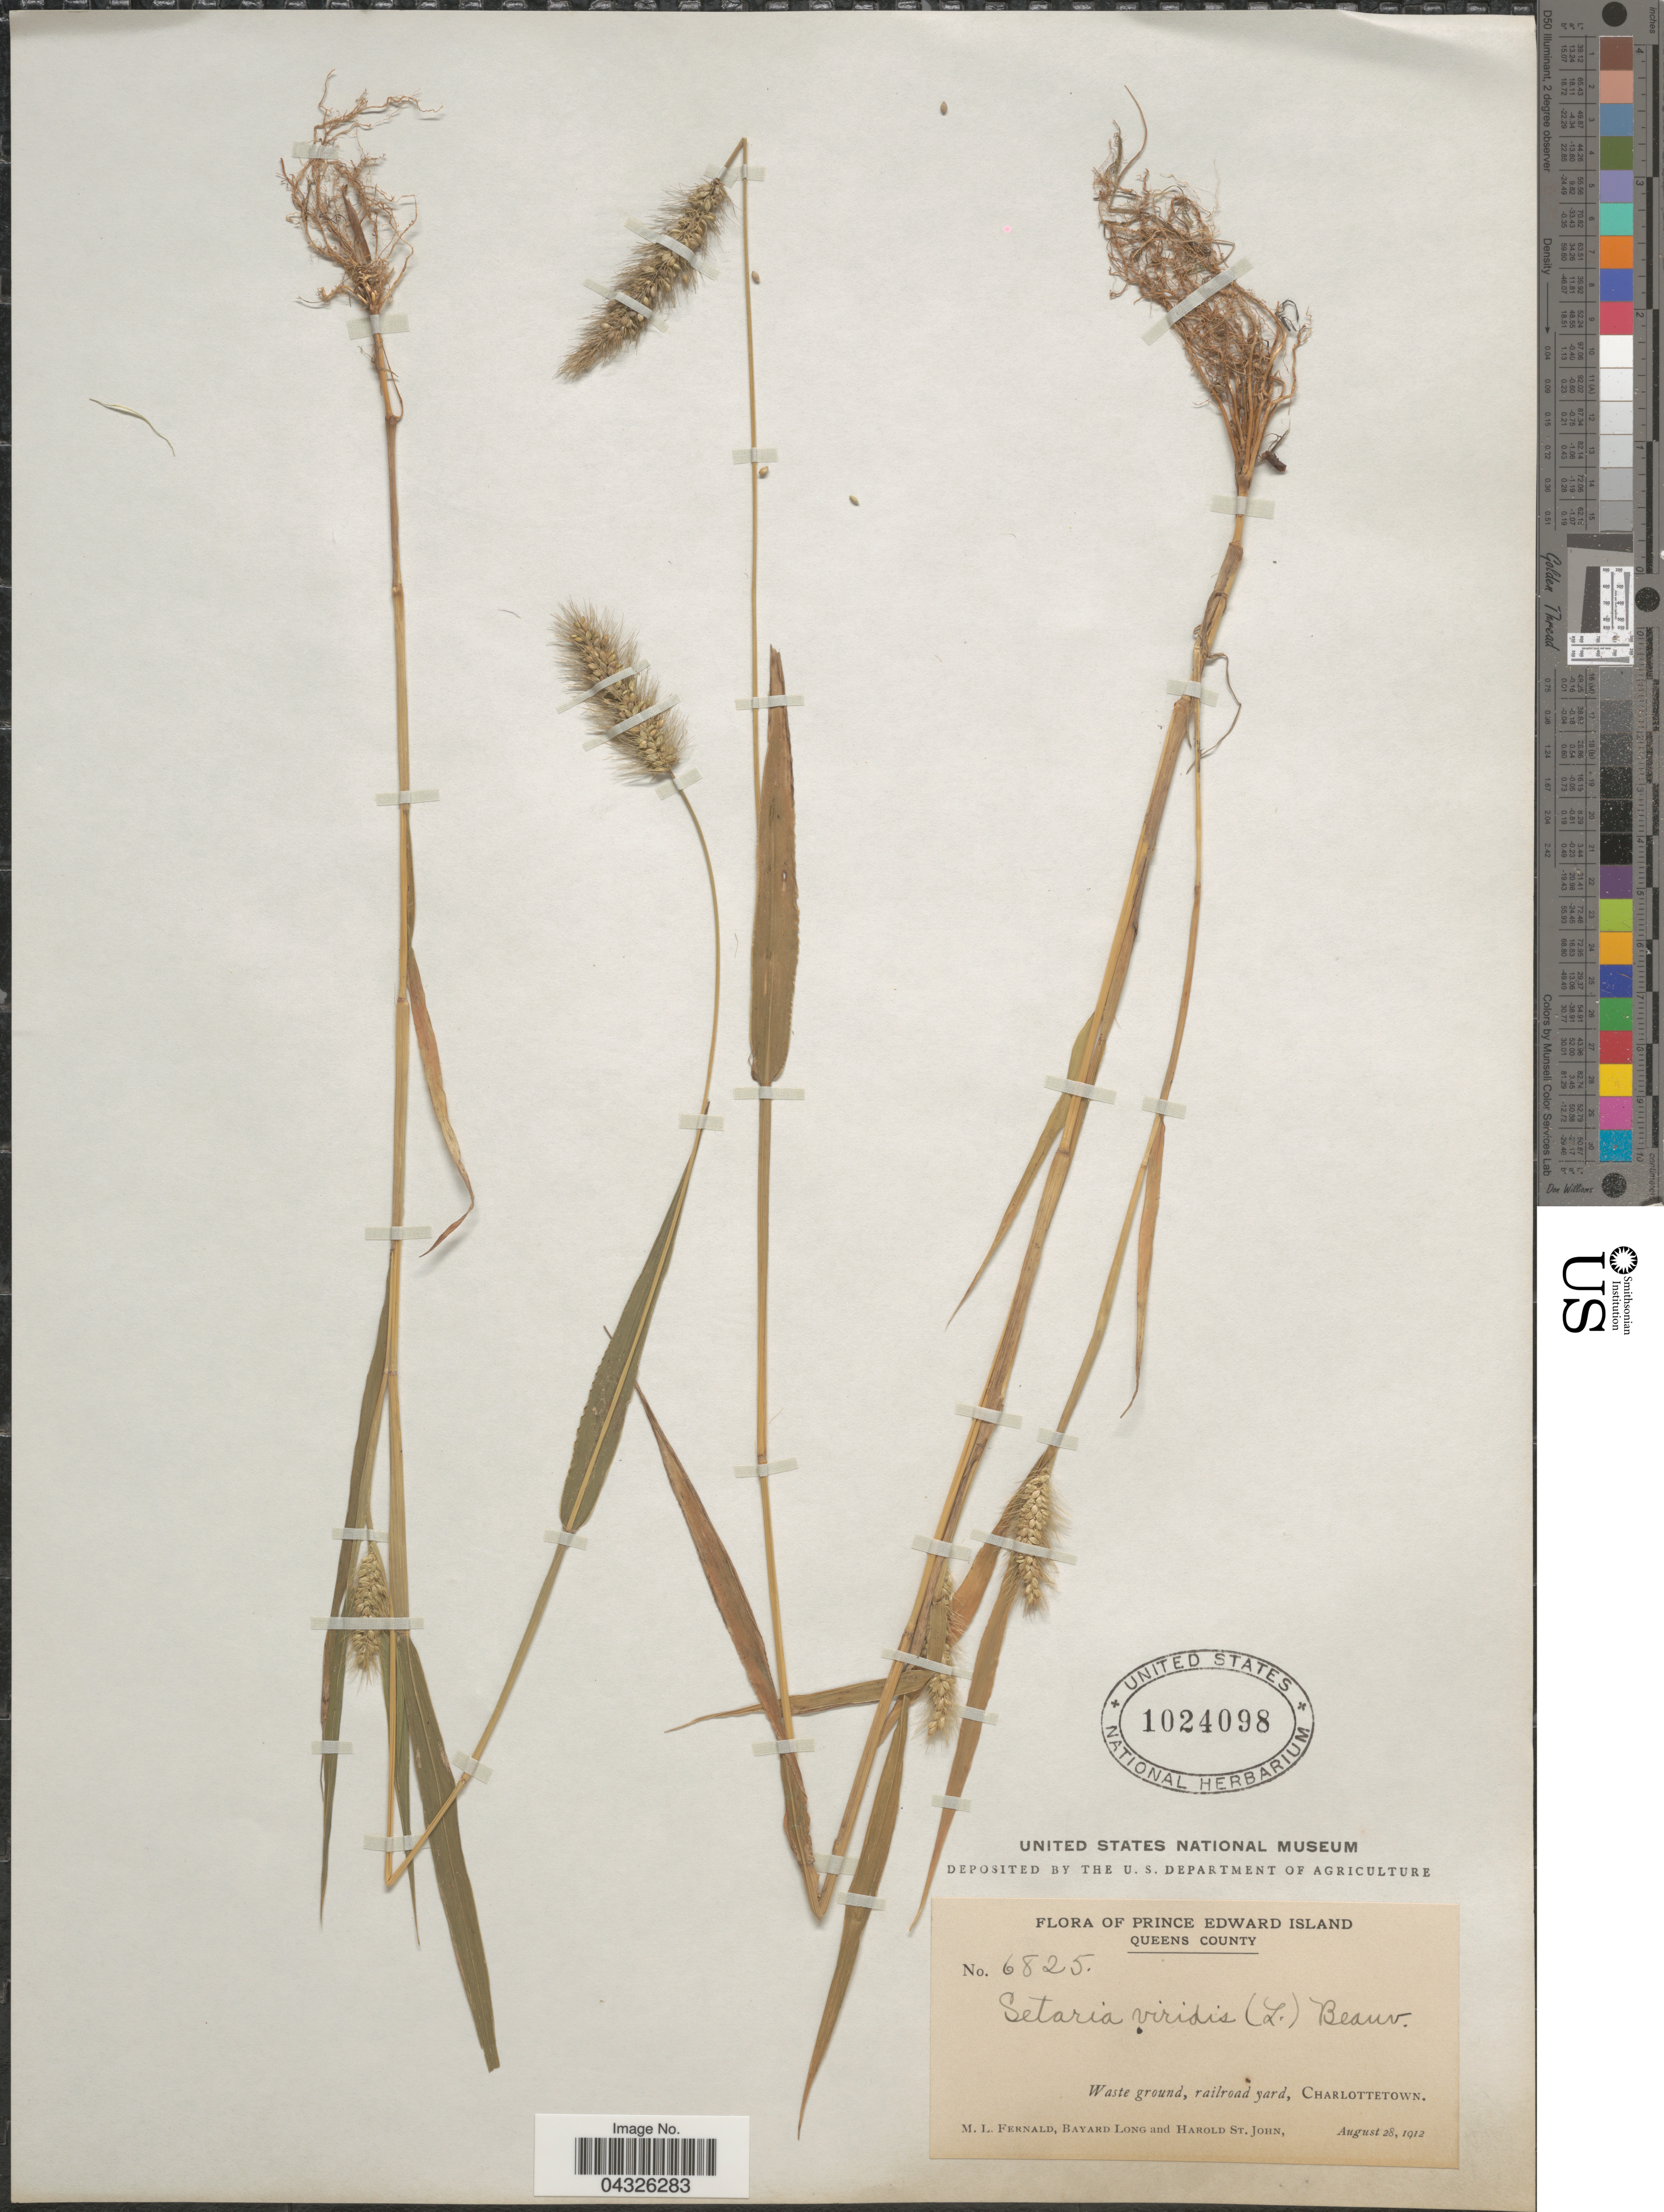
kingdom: Plantae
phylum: Tracheophyta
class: Liliopsida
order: Poales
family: Poaceae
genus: Setaria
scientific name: Setaria viridis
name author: (L.) P. Beauv.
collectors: M. L. Fernald, B. Long & H. St. John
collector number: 6825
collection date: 1912-08-28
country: Canada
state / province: Prince Edward Island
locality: Queens County. Waste ground, railroad yard, Charlottetown.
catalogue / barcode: US 1024098